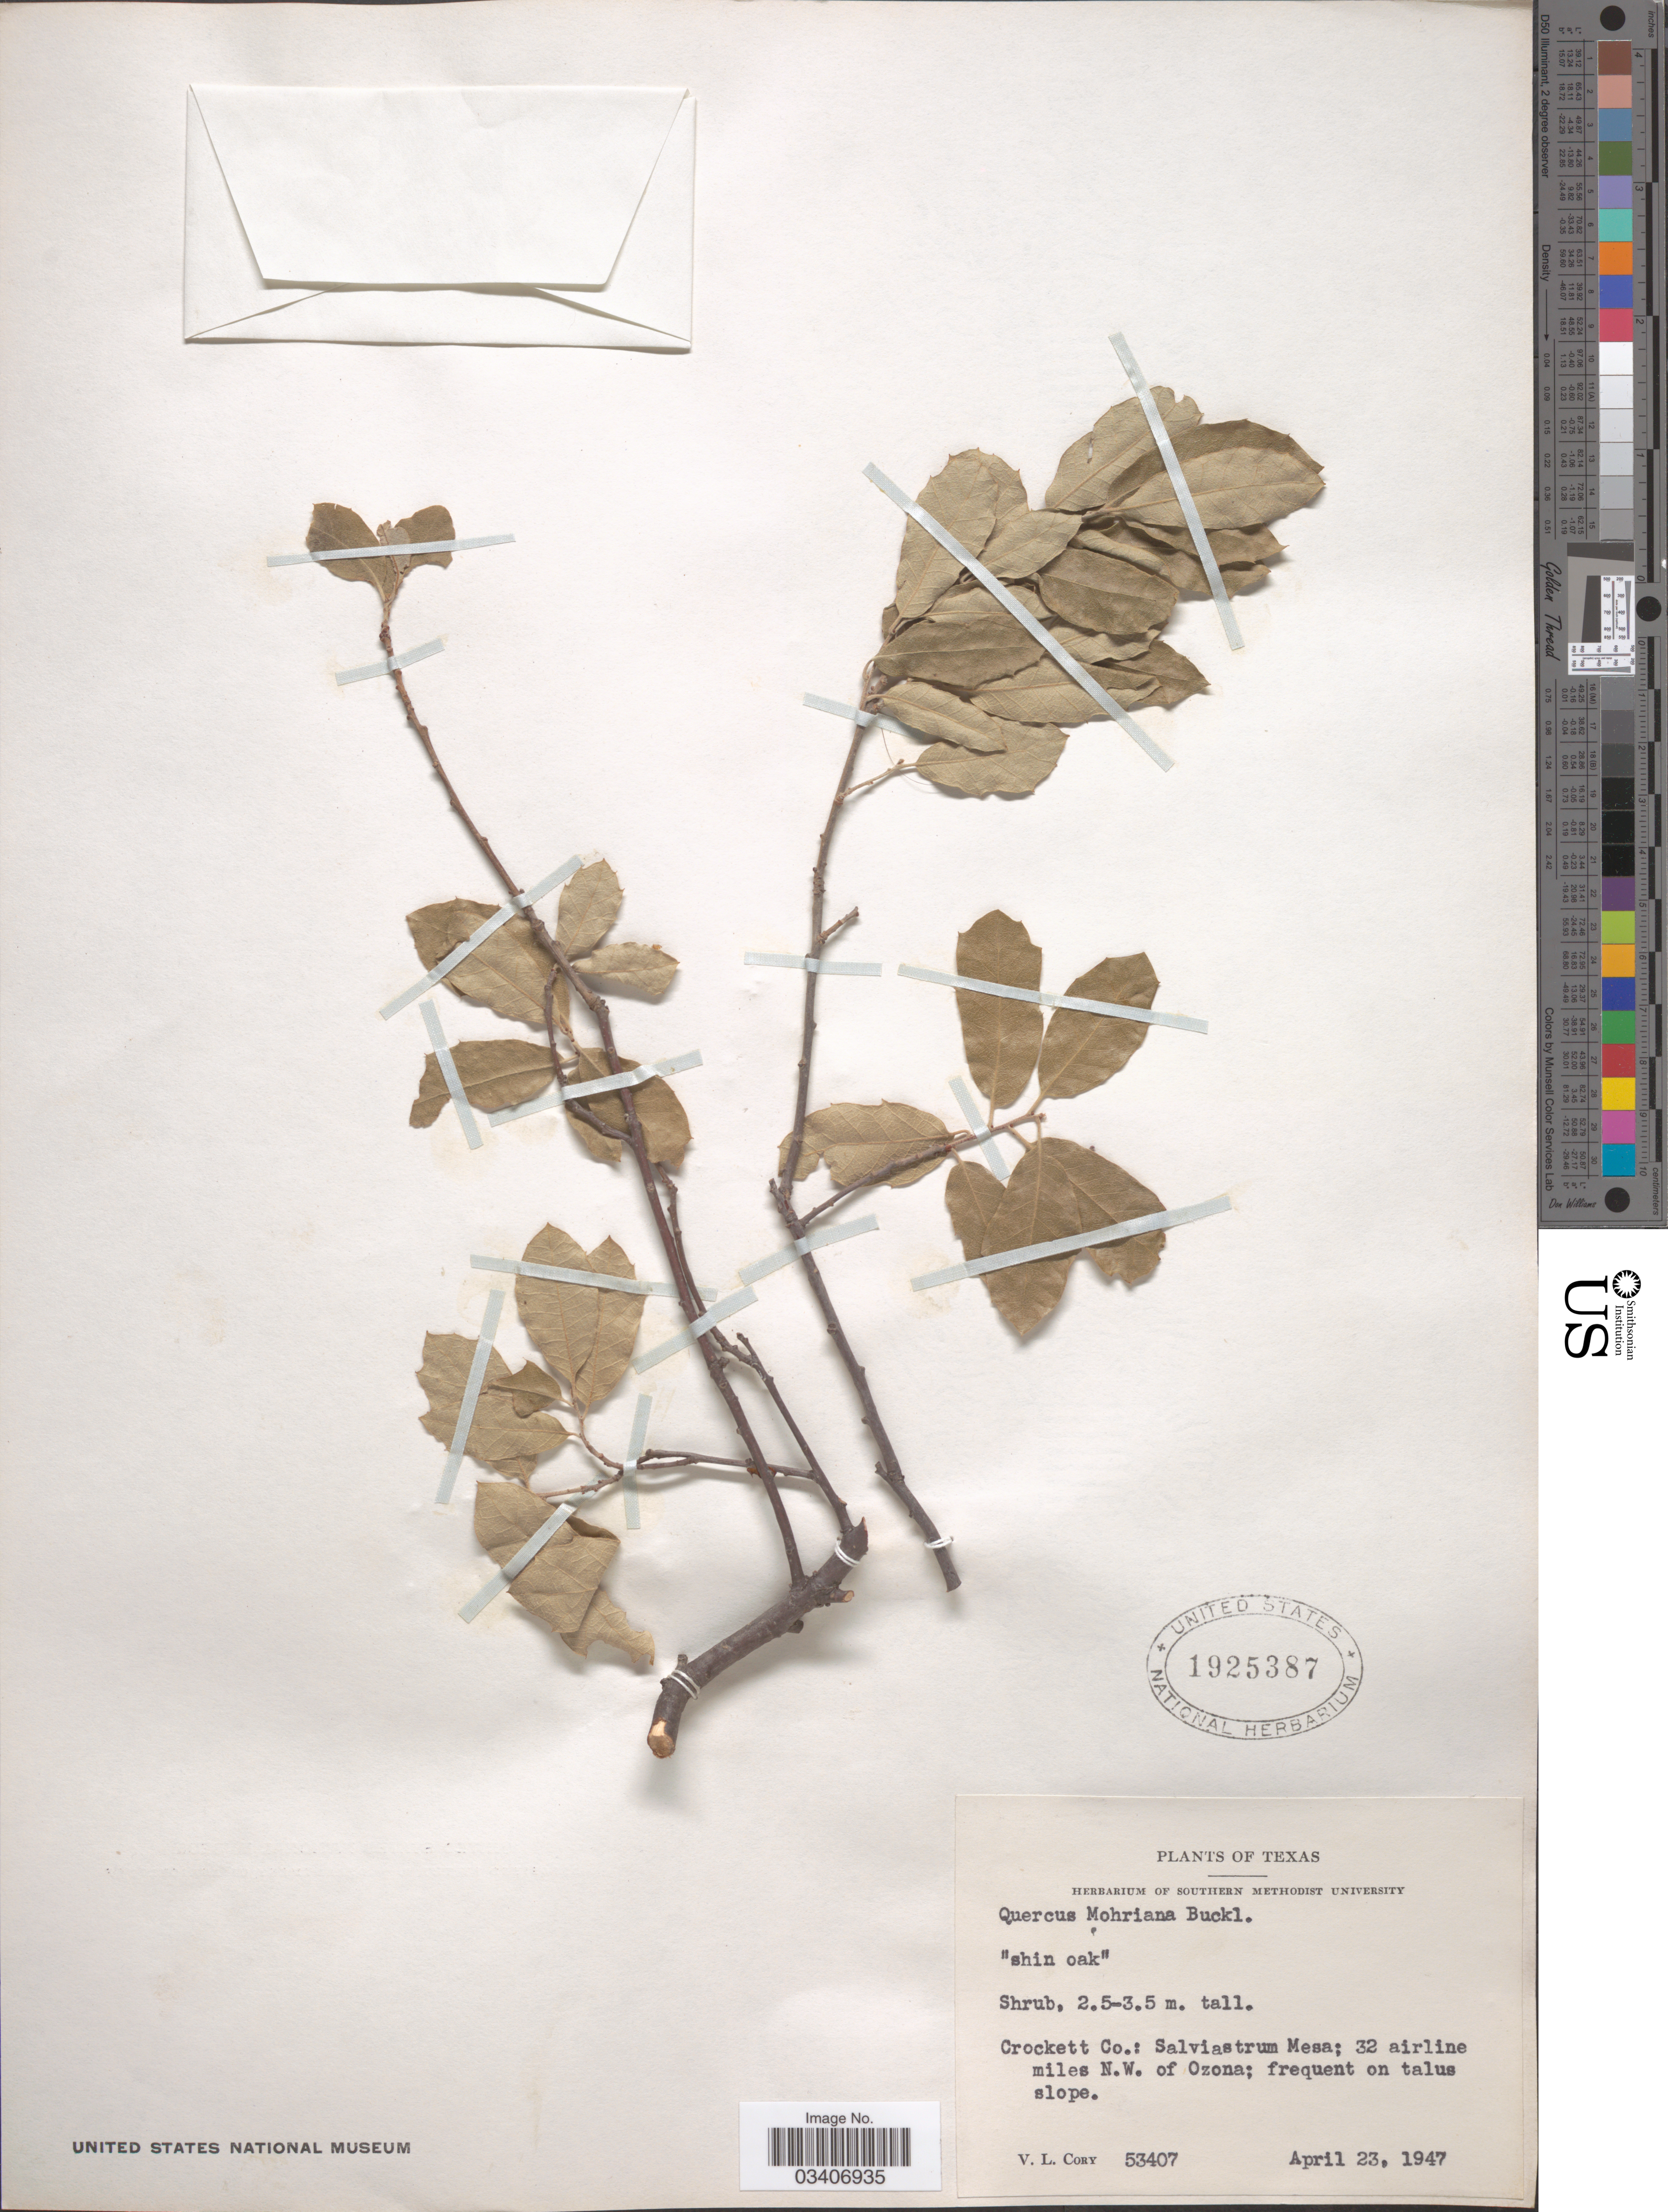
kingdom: Plantae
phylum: Tracheophyta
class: Magnoliopsida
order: Fagales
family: Fagaceae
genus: Quercus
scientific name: Quercus mohriana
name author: Buckley ex Rydb.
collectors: V. Cory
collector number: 53407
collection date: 1947-04-23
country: United States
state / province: Texas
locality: Crockett Co.: Salviastrum Mesa; 32 airline miles N.W. of Ozona.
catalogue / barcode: US 1925387